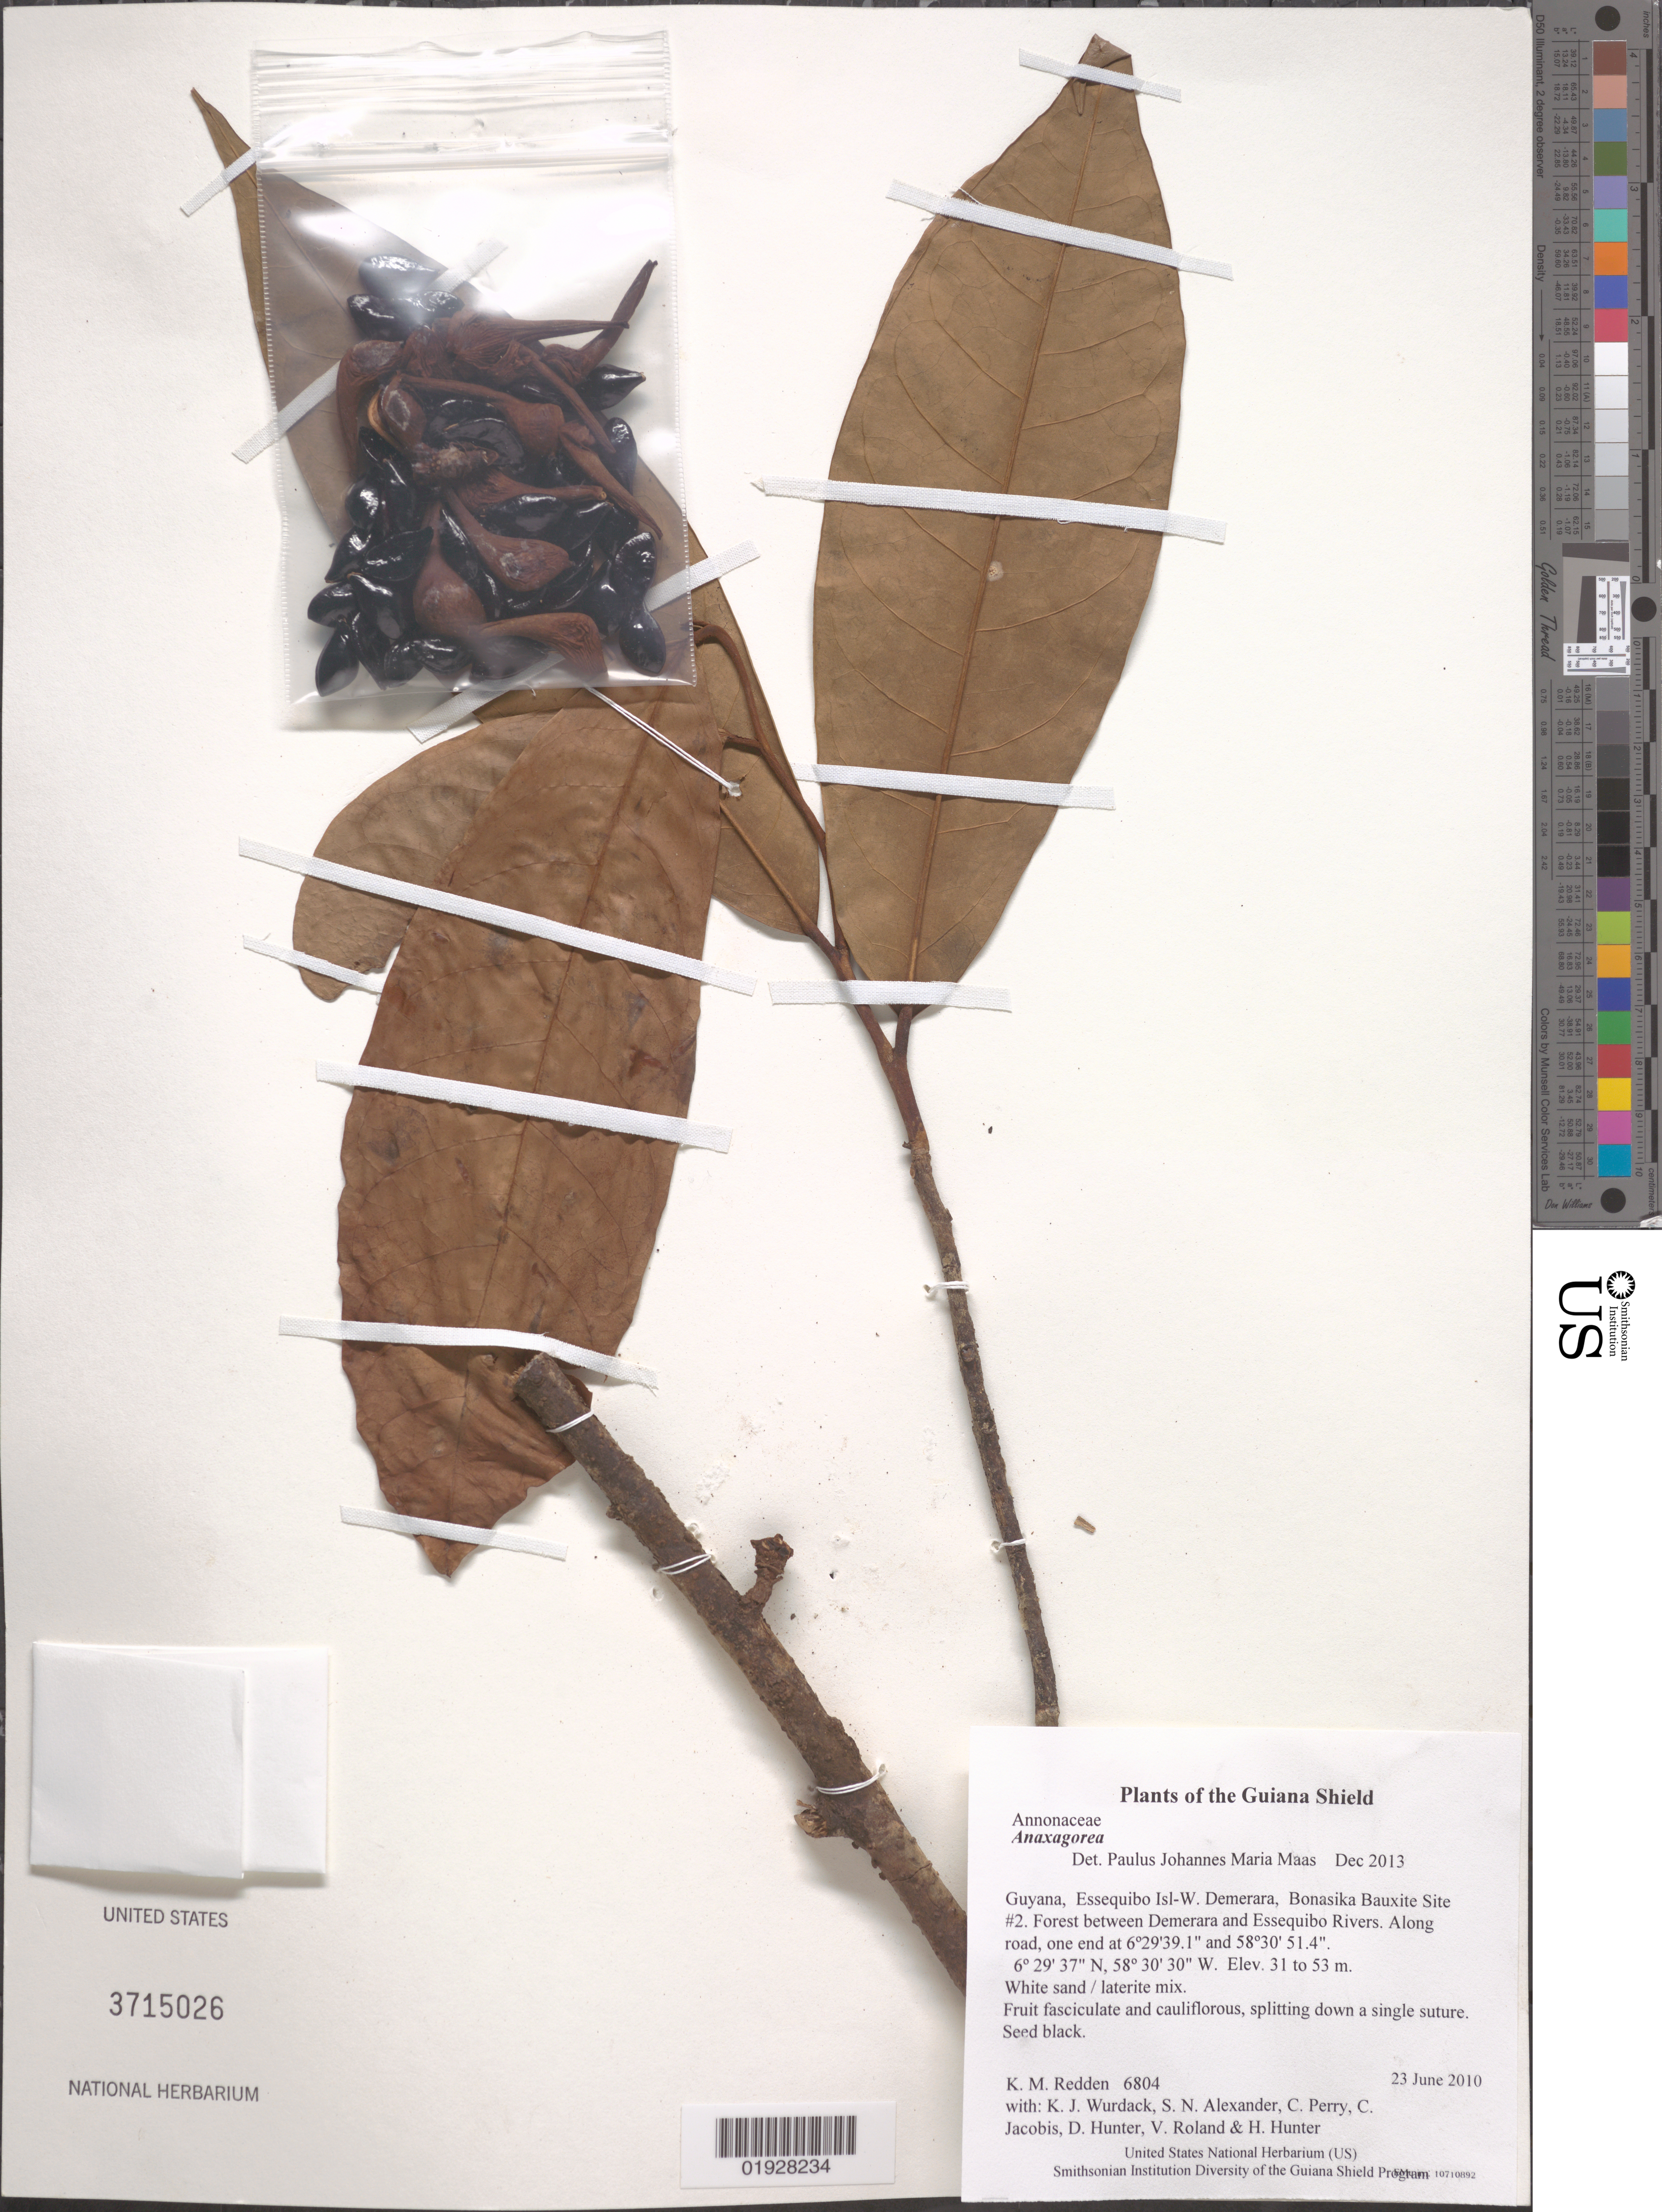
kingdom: Plantae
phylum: Tracheophyta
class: Magnoliopsida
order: Magnoliales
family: Annonaceae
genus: Anaxagorea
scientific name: Anaxagorea sp.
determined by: Maas, Paul J. M.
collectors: K. M. Redden, K. Wurdack, S. N. Alexander, C. Perry, C. Jacobis, D. Hunter, V. Roland & H. Hunter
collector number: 6804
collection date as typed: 23 June 2010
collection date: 2010-06-23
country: Guyana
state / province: Essequibo Isl-W. Demerara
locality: Bonasika Bauxite Site #2. Forest between Demerara and Essequibo Rivers. Along road, one end at 6º29'39.1" and 58º30' 51.4"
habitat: White sand / laterite mix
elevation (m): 31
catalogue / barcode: US 3715026